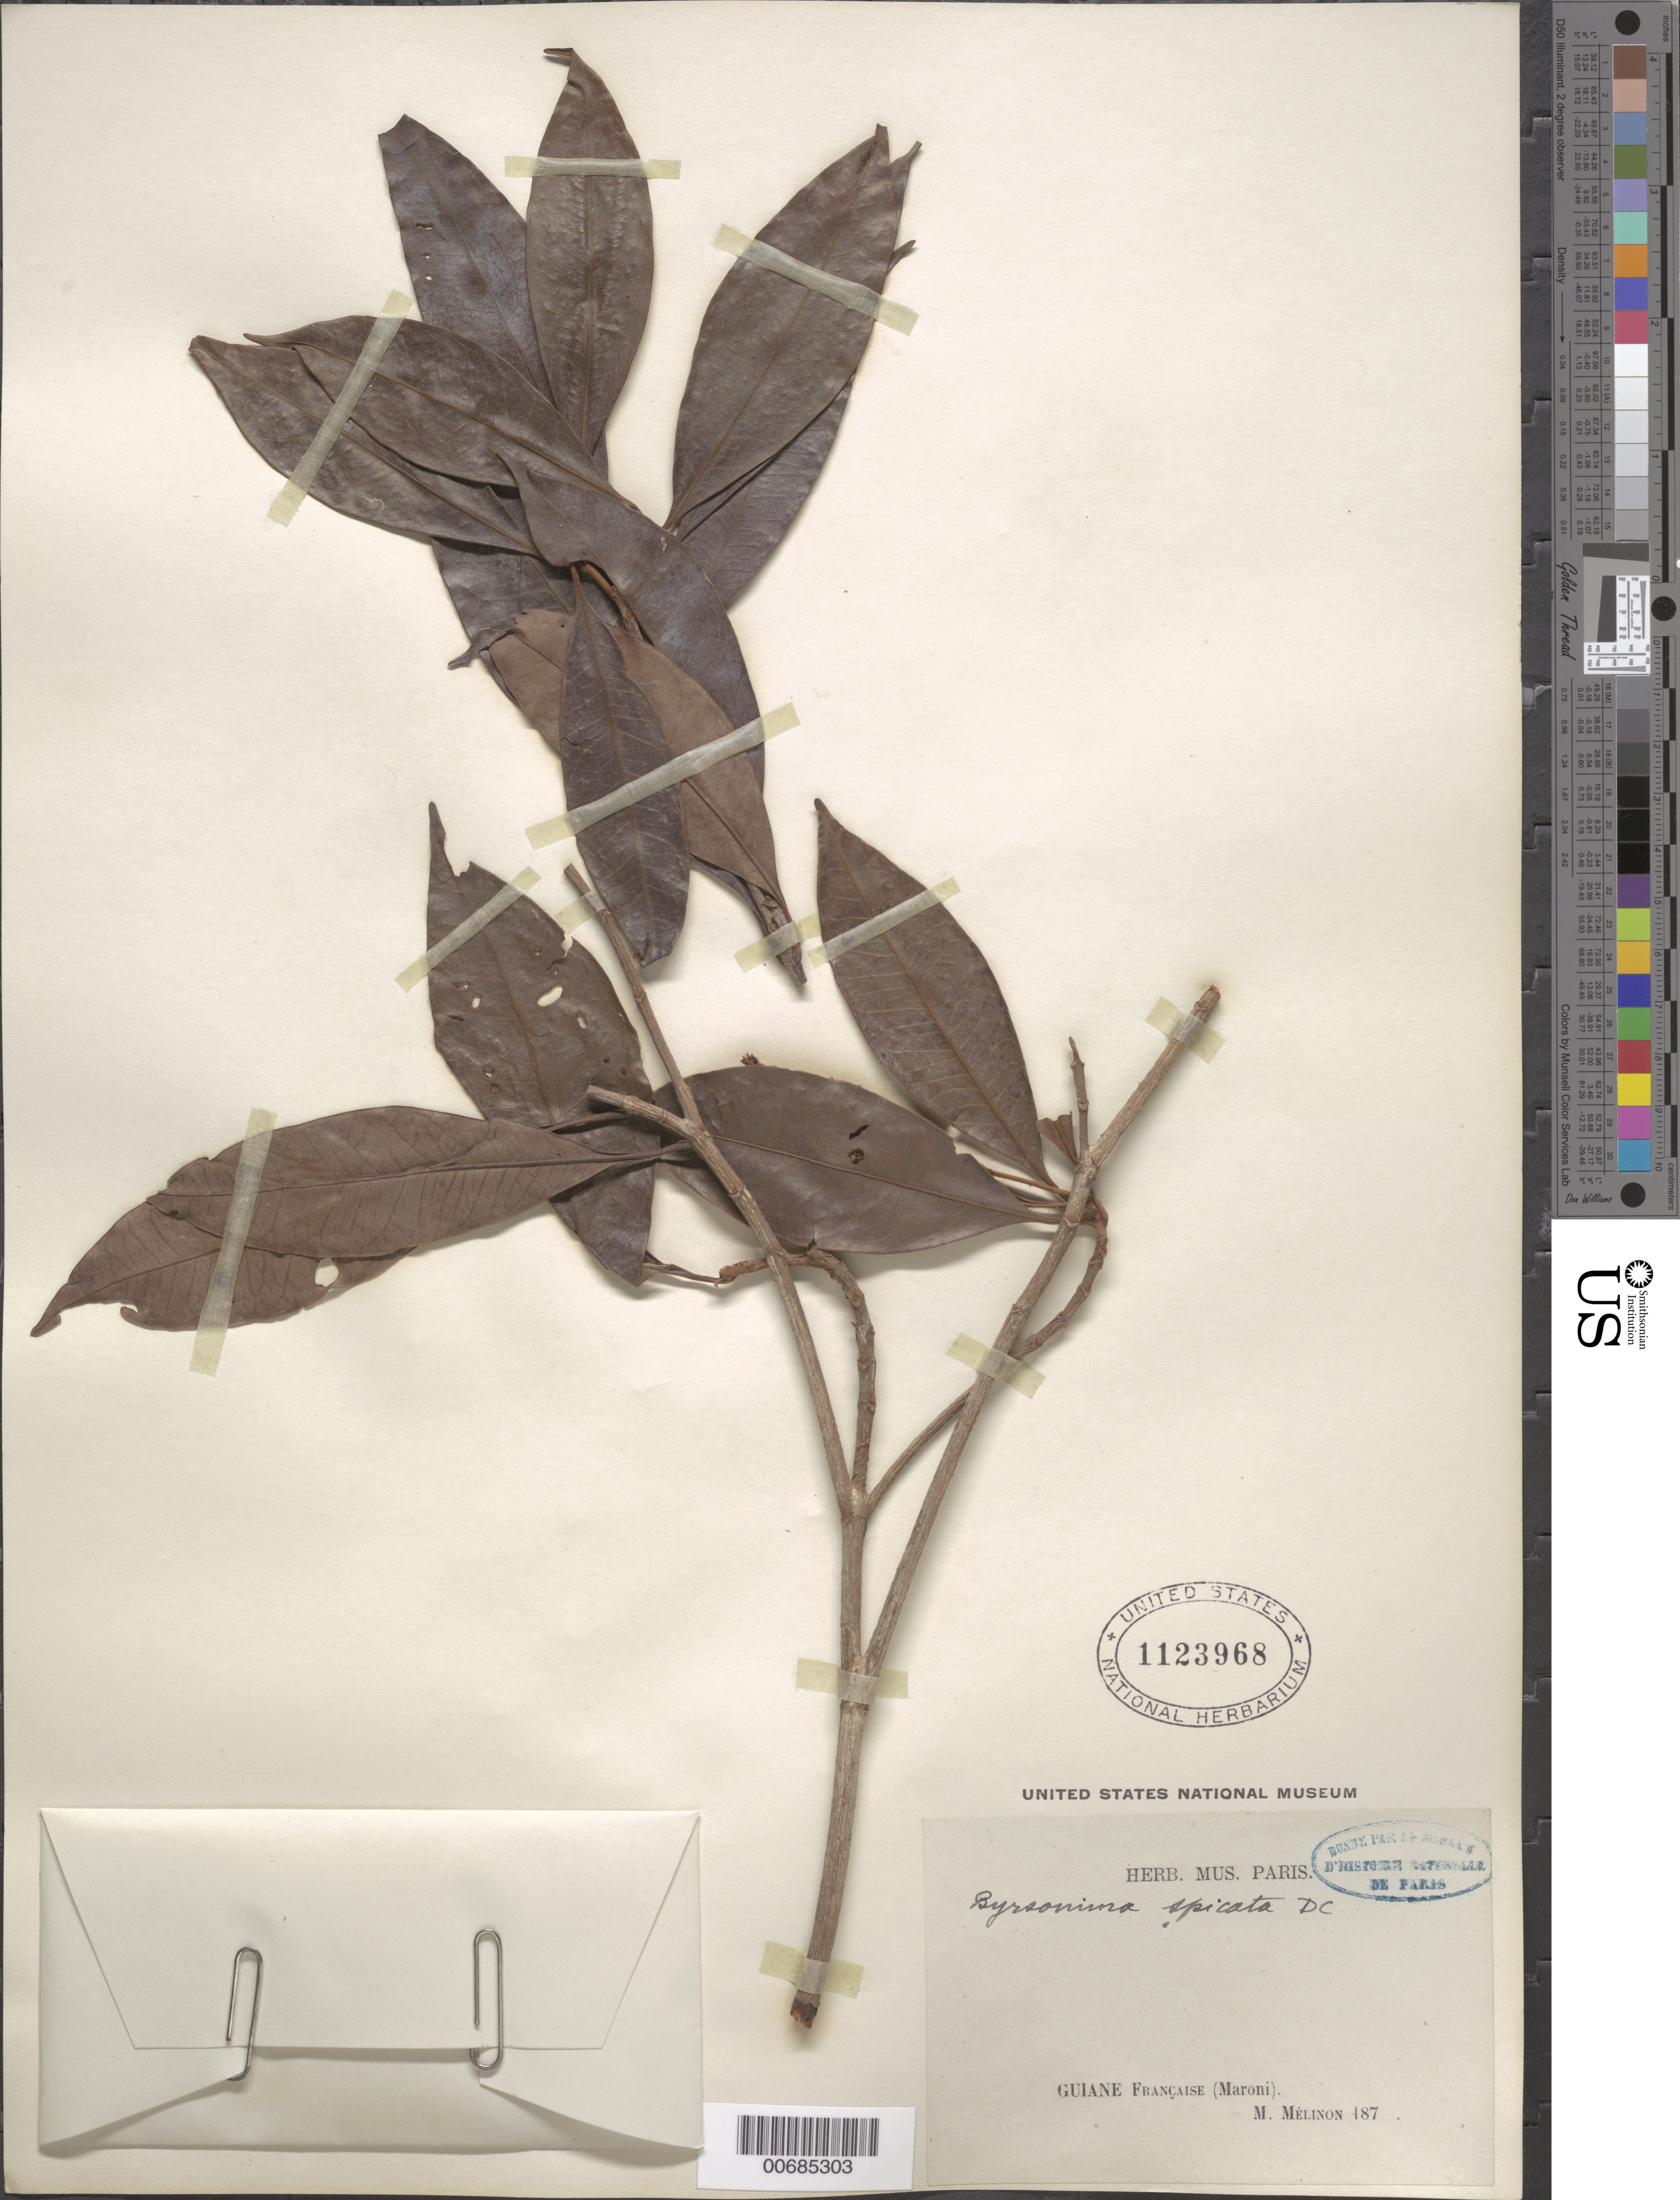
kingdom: Plantae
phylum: Tracheophyta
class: Magnoliopsida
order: Malpighiales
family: Malpighiaceae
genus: Byrsonima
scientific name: Byrsonima spicata (Cav.) DC.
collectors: E. Mélinon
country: French Guiana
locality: Maroni R.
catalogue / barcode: US 1123968